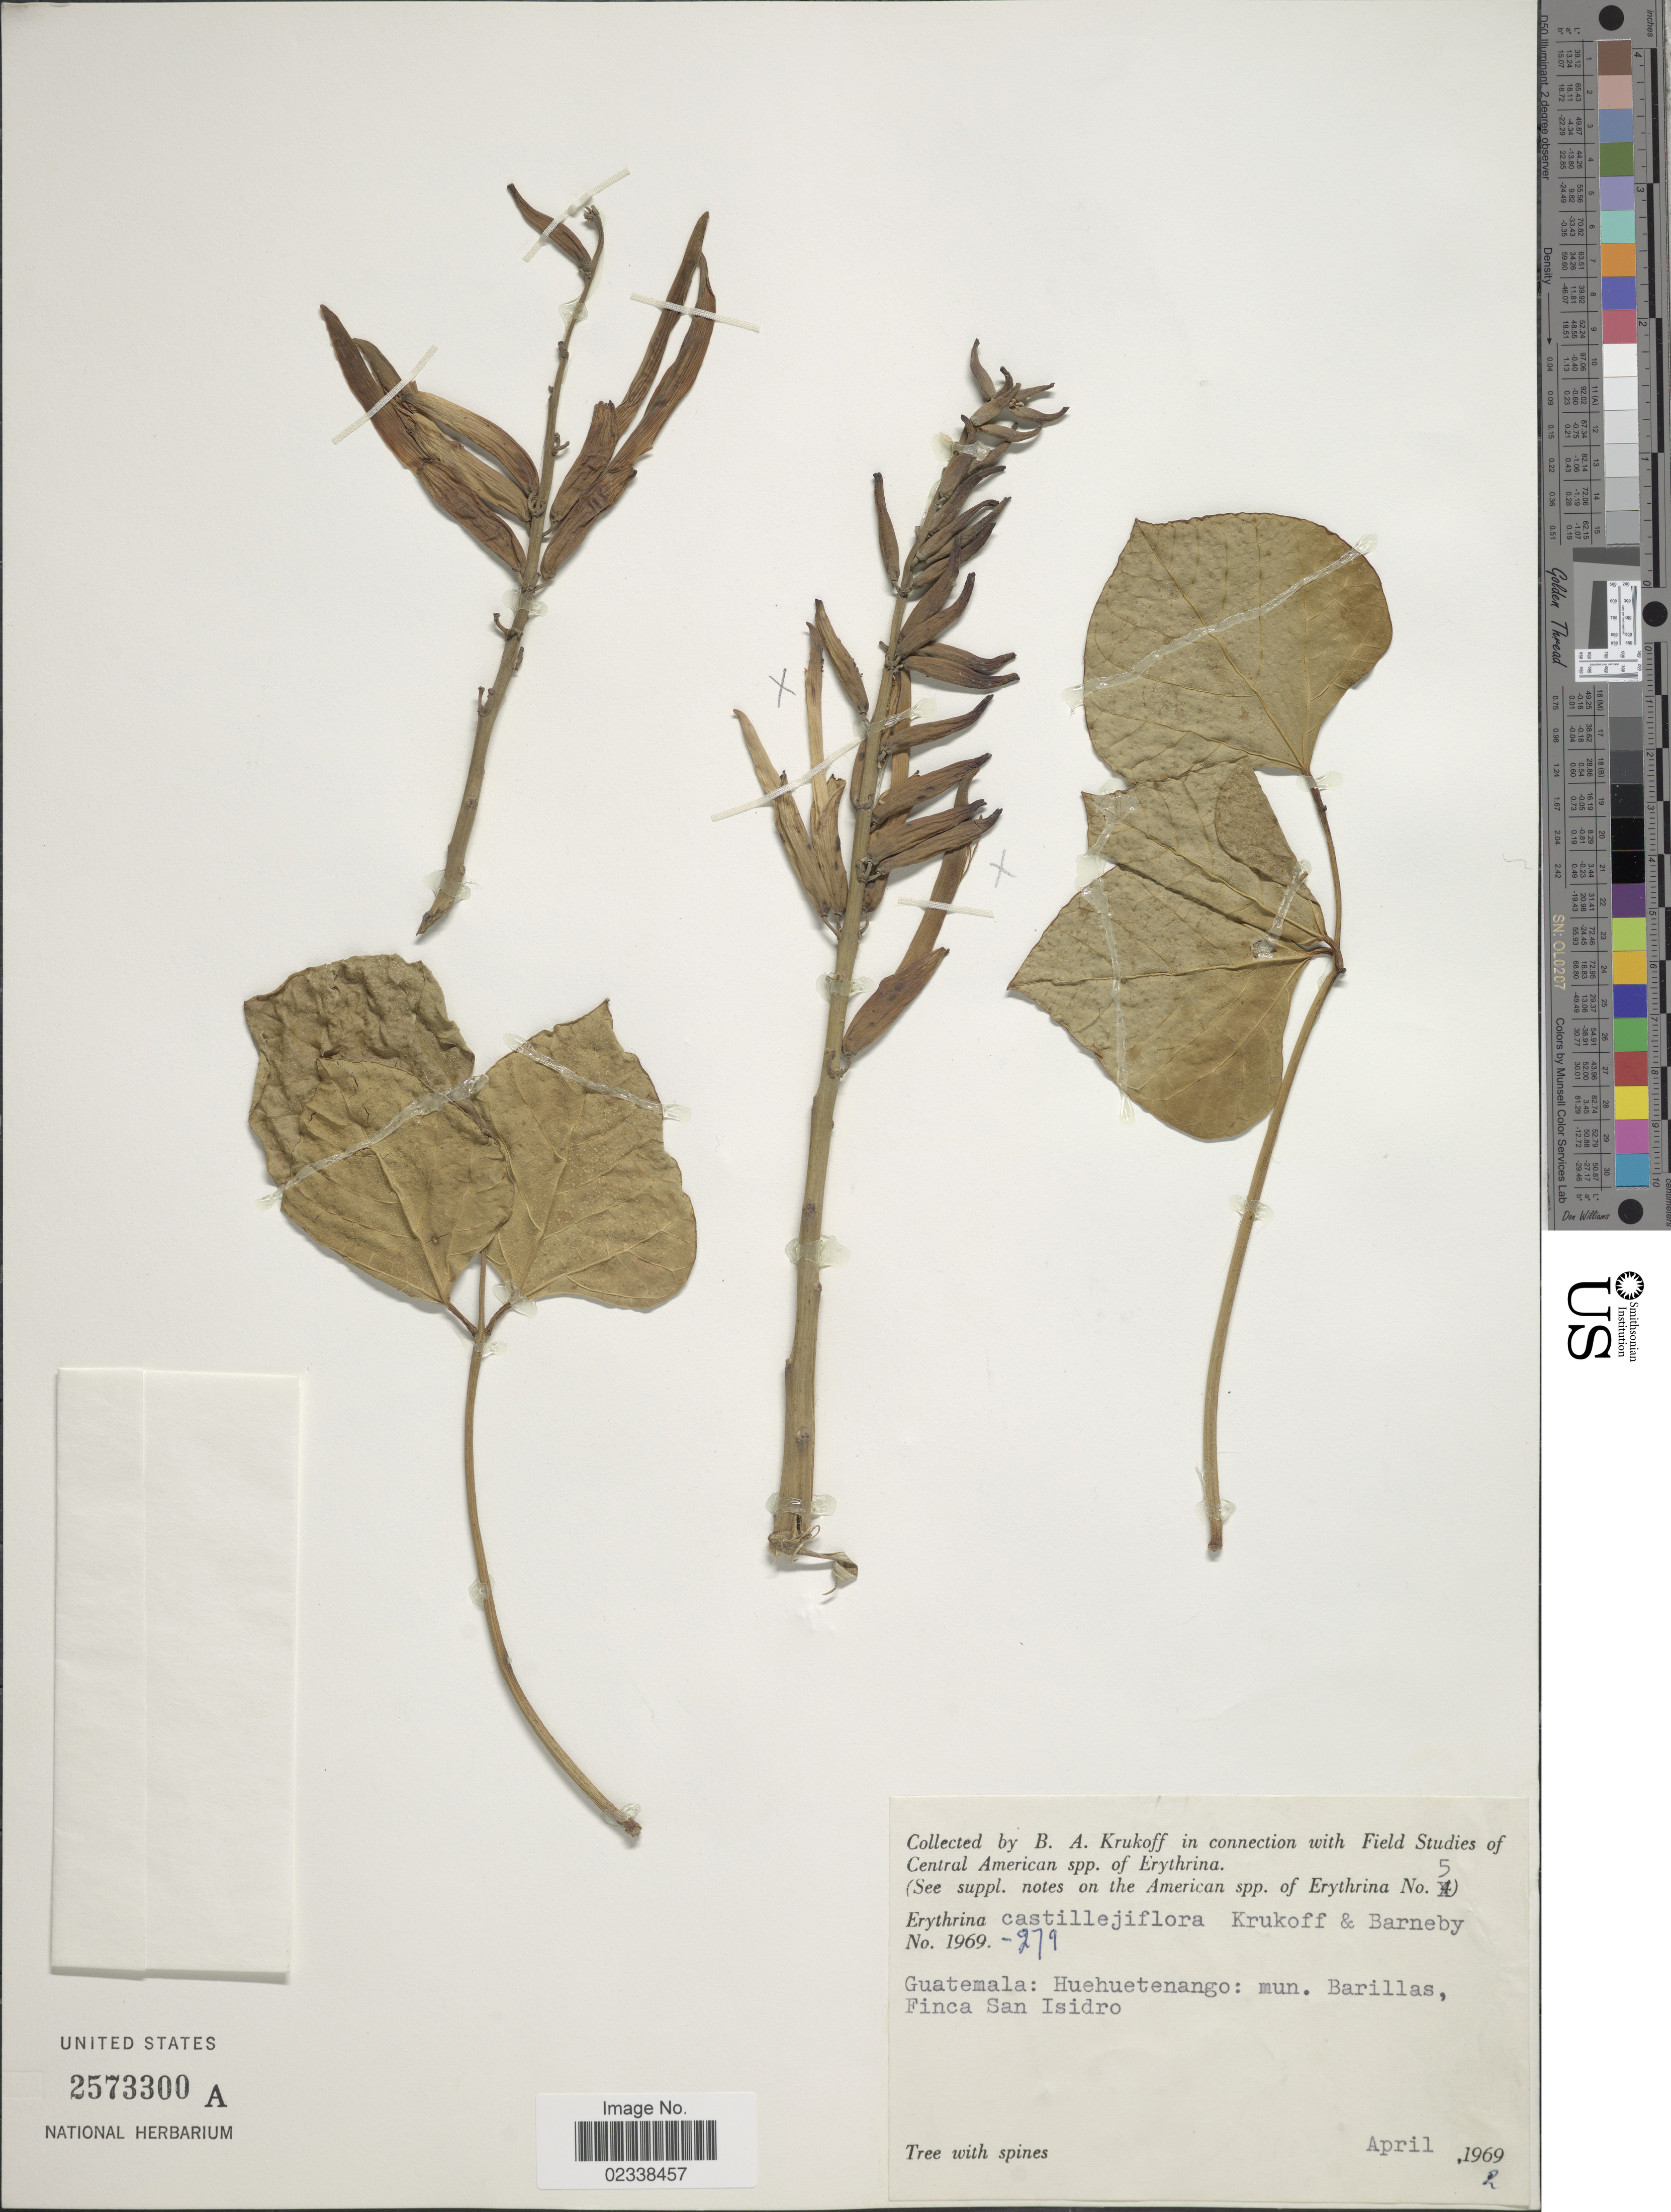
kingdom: Plantae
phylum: Tracheophyta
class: Magnoliopsida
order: Fabales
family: Fabaceae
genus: Erythrina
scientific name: Erythrina castillejiflora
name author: Krukoff & Barneby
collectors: B. A. Krukoff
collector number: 1969-279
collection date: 1969-04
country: Guatemala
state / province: Huehuetenango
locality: Mun. Barillas, Finca San Isidro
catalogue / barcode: US 2573300A